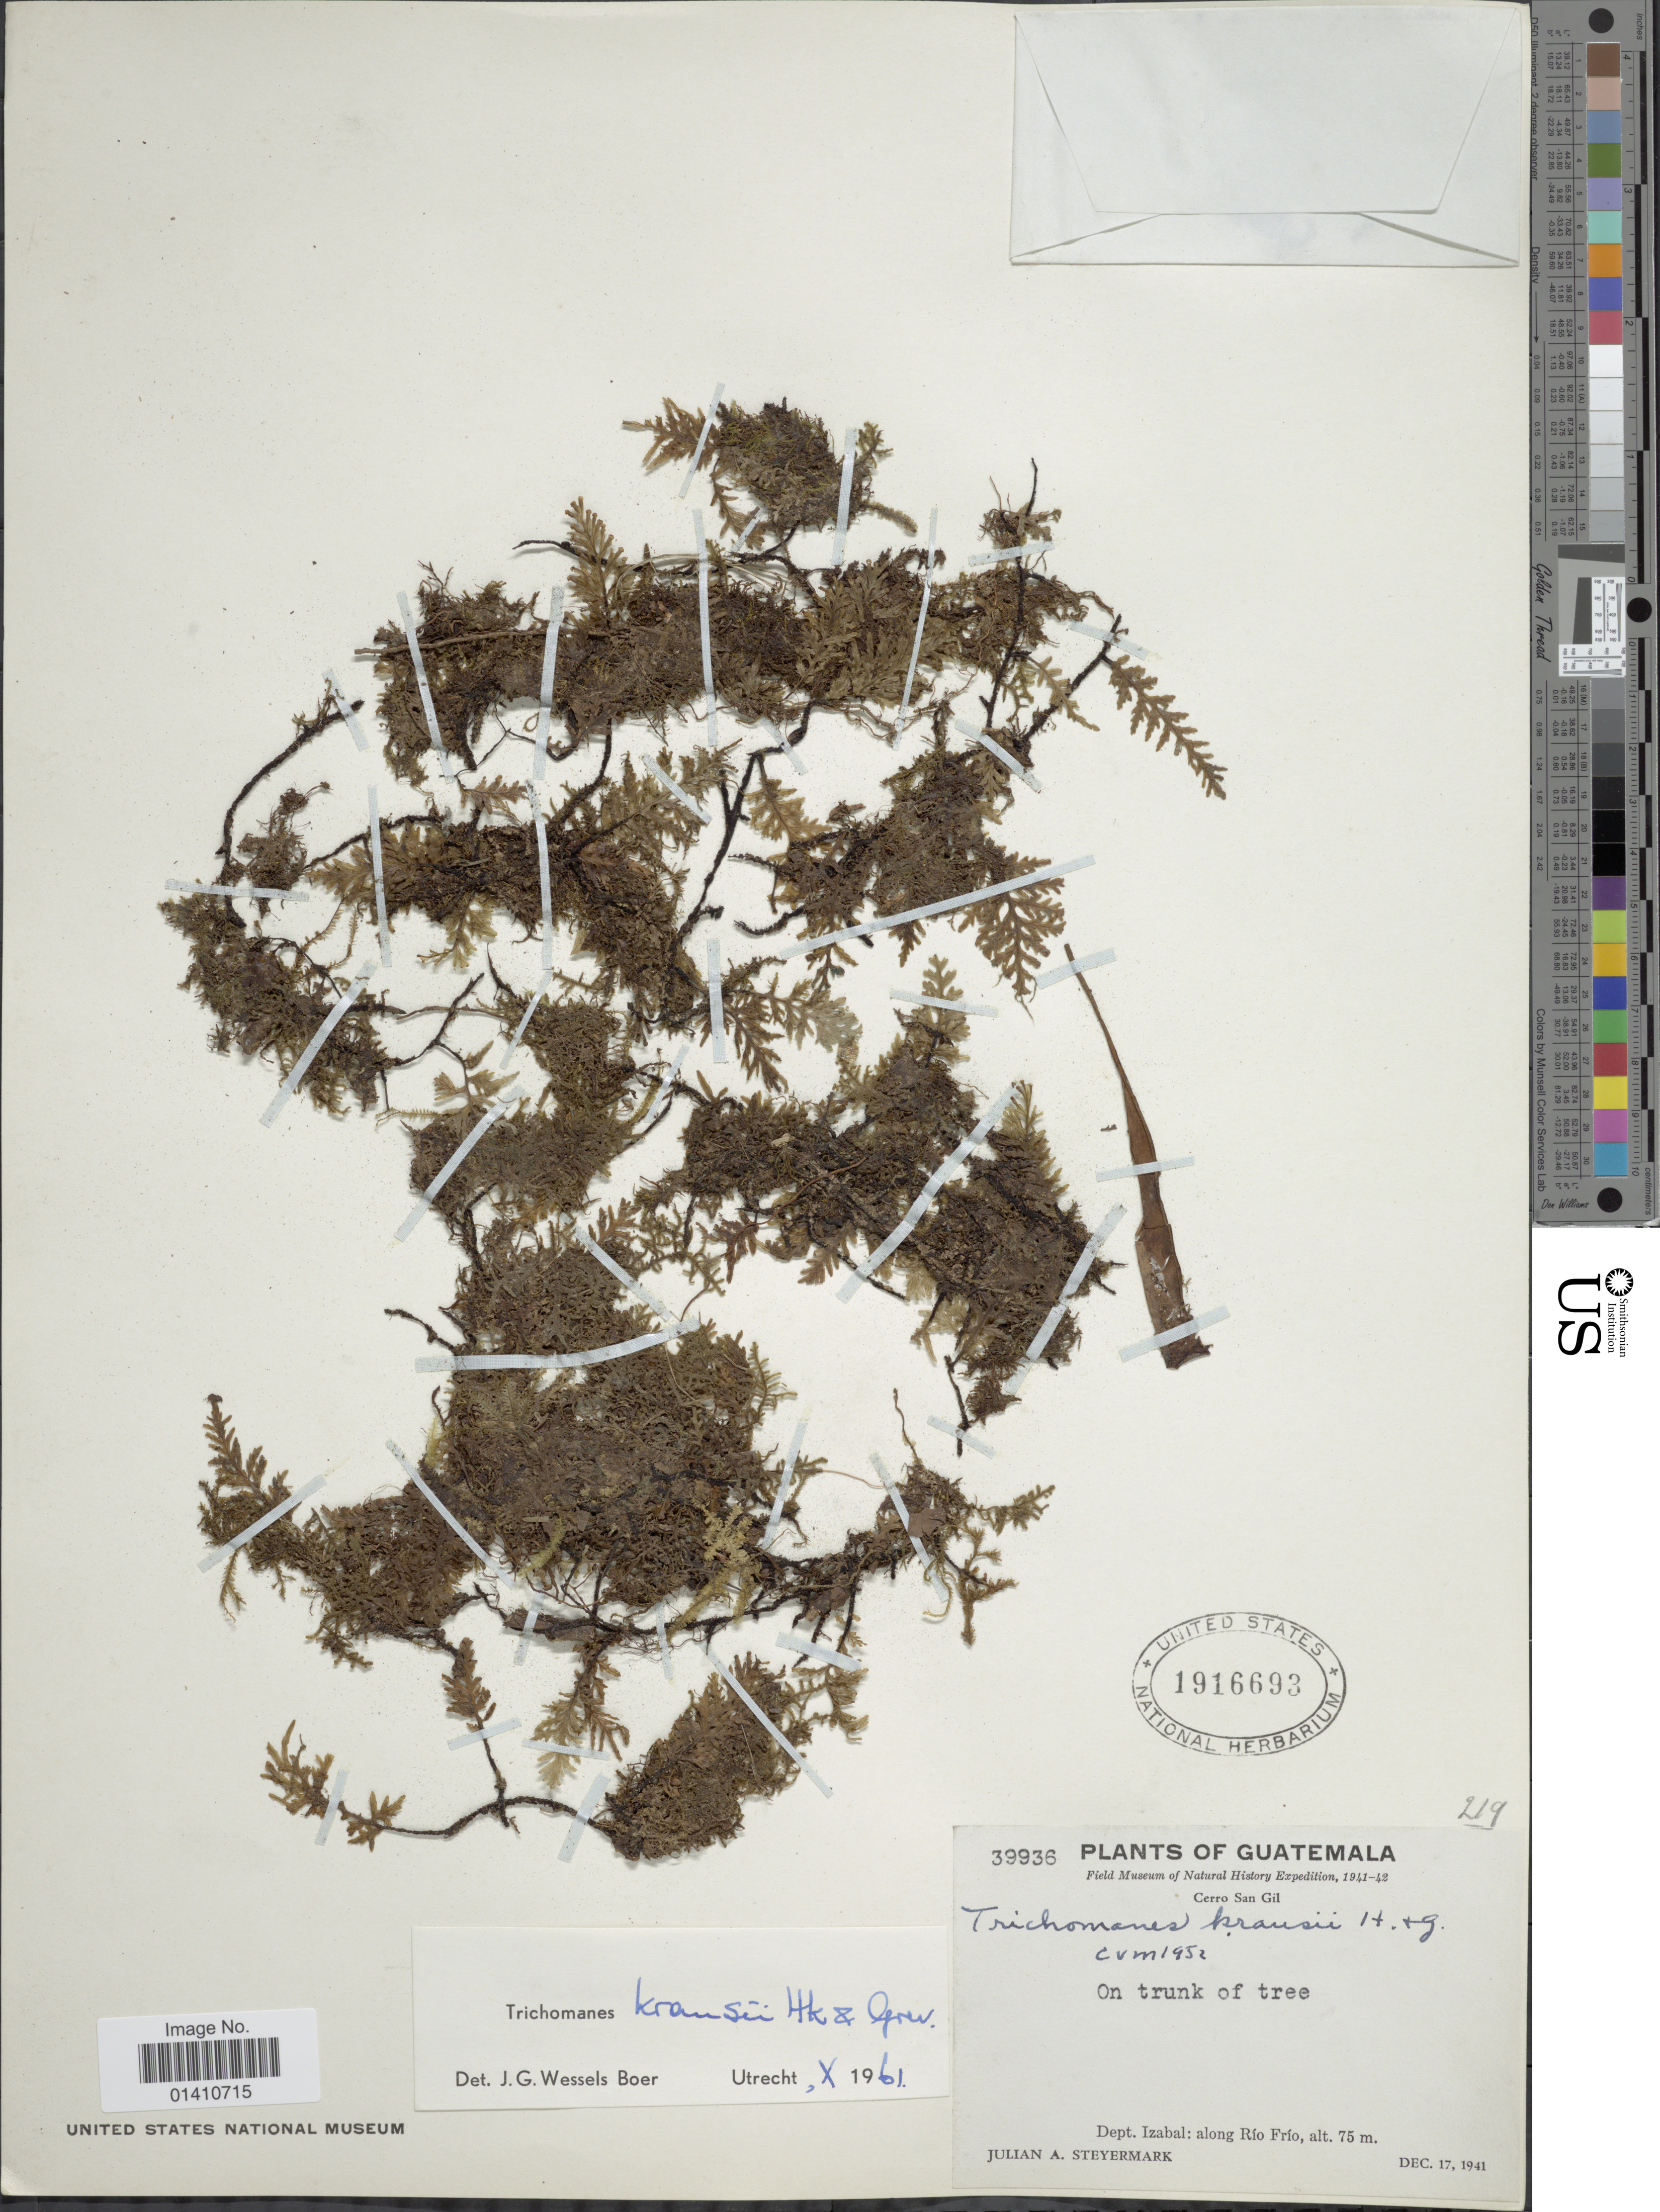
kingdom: Plantae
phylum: Tracheophyta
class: Polypodiopsida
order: Hymenophyllales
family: Hymenophyllaceae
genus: Didymoglossum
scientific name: Didymoglossum kraussii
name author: (Hook. & Grev.) C. Presl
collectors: J. Steyermark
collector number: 39936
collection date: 1941-12-17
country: Guatemala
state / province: Izabal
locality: Cerro San Gil, Along Rio Frio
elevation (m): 75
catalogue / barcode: US 1916693